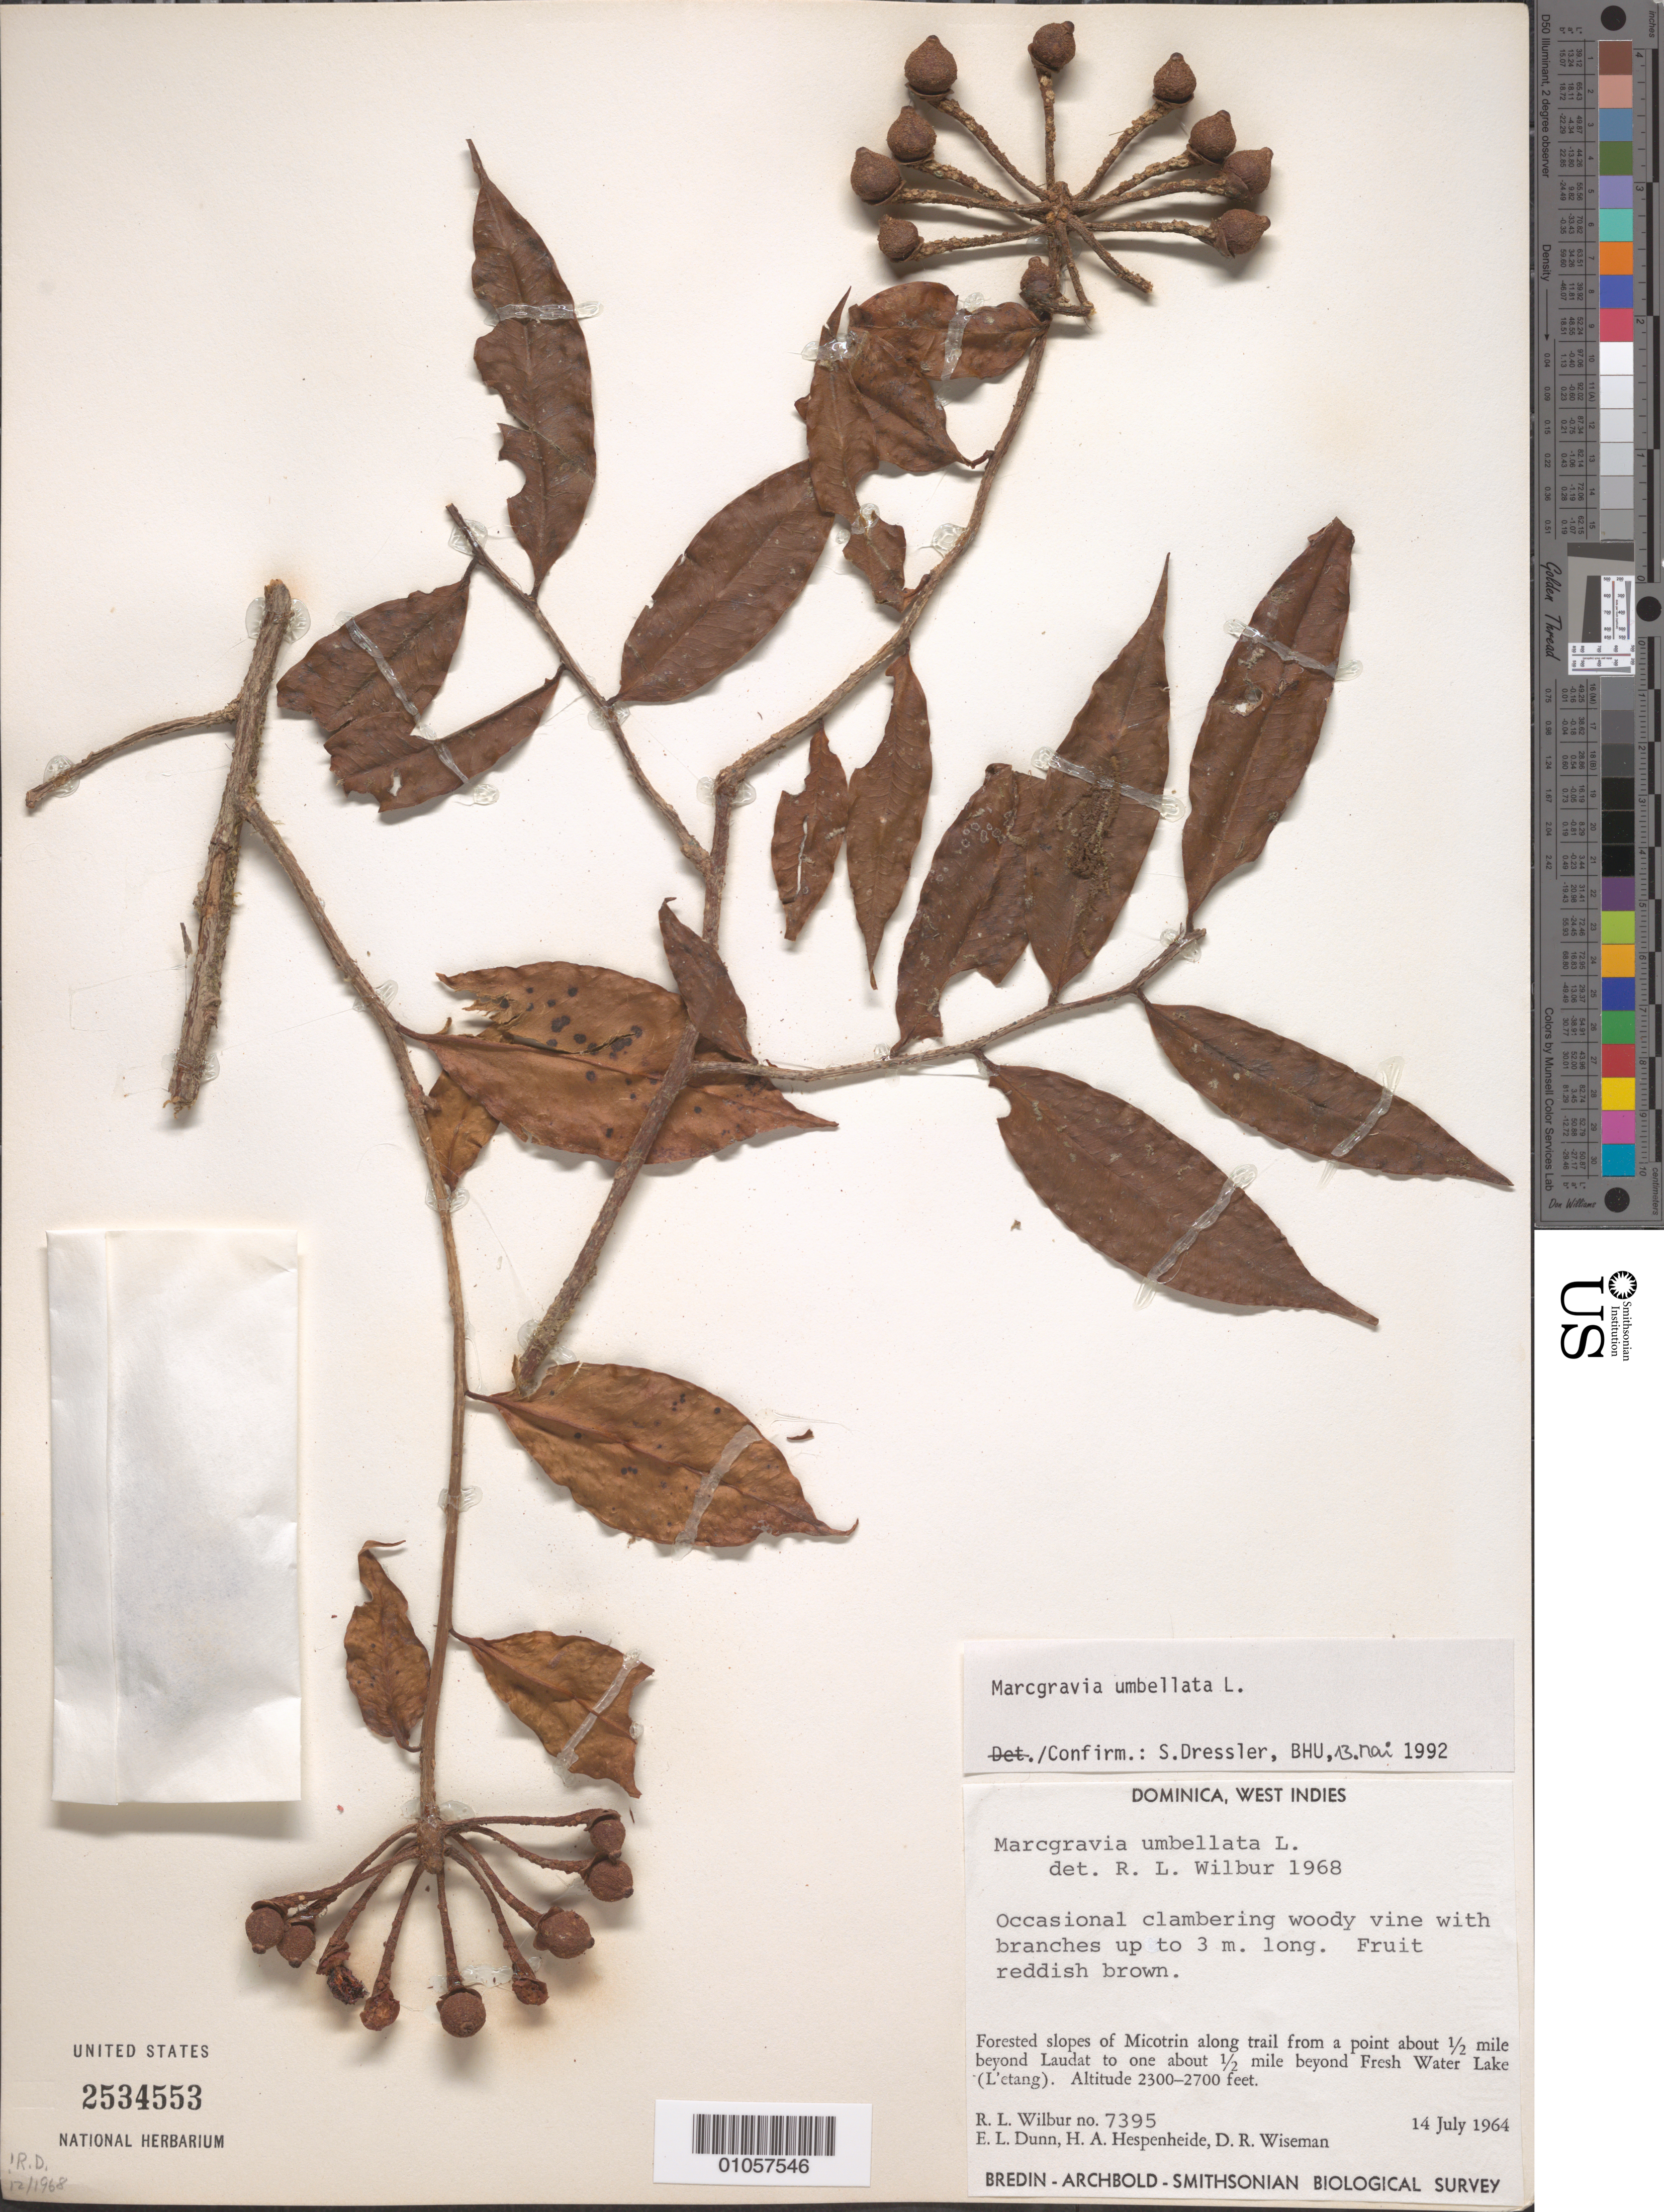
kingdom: Plantae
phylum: Tracheophyta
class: Magnoliopsida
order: Ericales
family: Marcgraviaceae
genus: Marcgravia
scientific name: Marcgravia umbellata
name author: L.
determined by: Dressler, S., (FR), Forschungsinstitut Und Naturmuseum Senckenberg (GERMANY)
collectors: R. L. Wilbur, E. Dunn, H. A. Hespenheide & D. R. Wiseman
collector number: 7395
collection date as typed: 14 Jul 1964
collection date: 1964-07-14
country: Dominica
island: Dominica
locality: Micotrin, along trail from a point about 0.5 mile beyond Laudat to one about 0.5 mile beyond Fresh Water lake (L'etang)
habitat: Forested slopes along trail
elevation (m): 701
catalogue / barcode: US 2534553